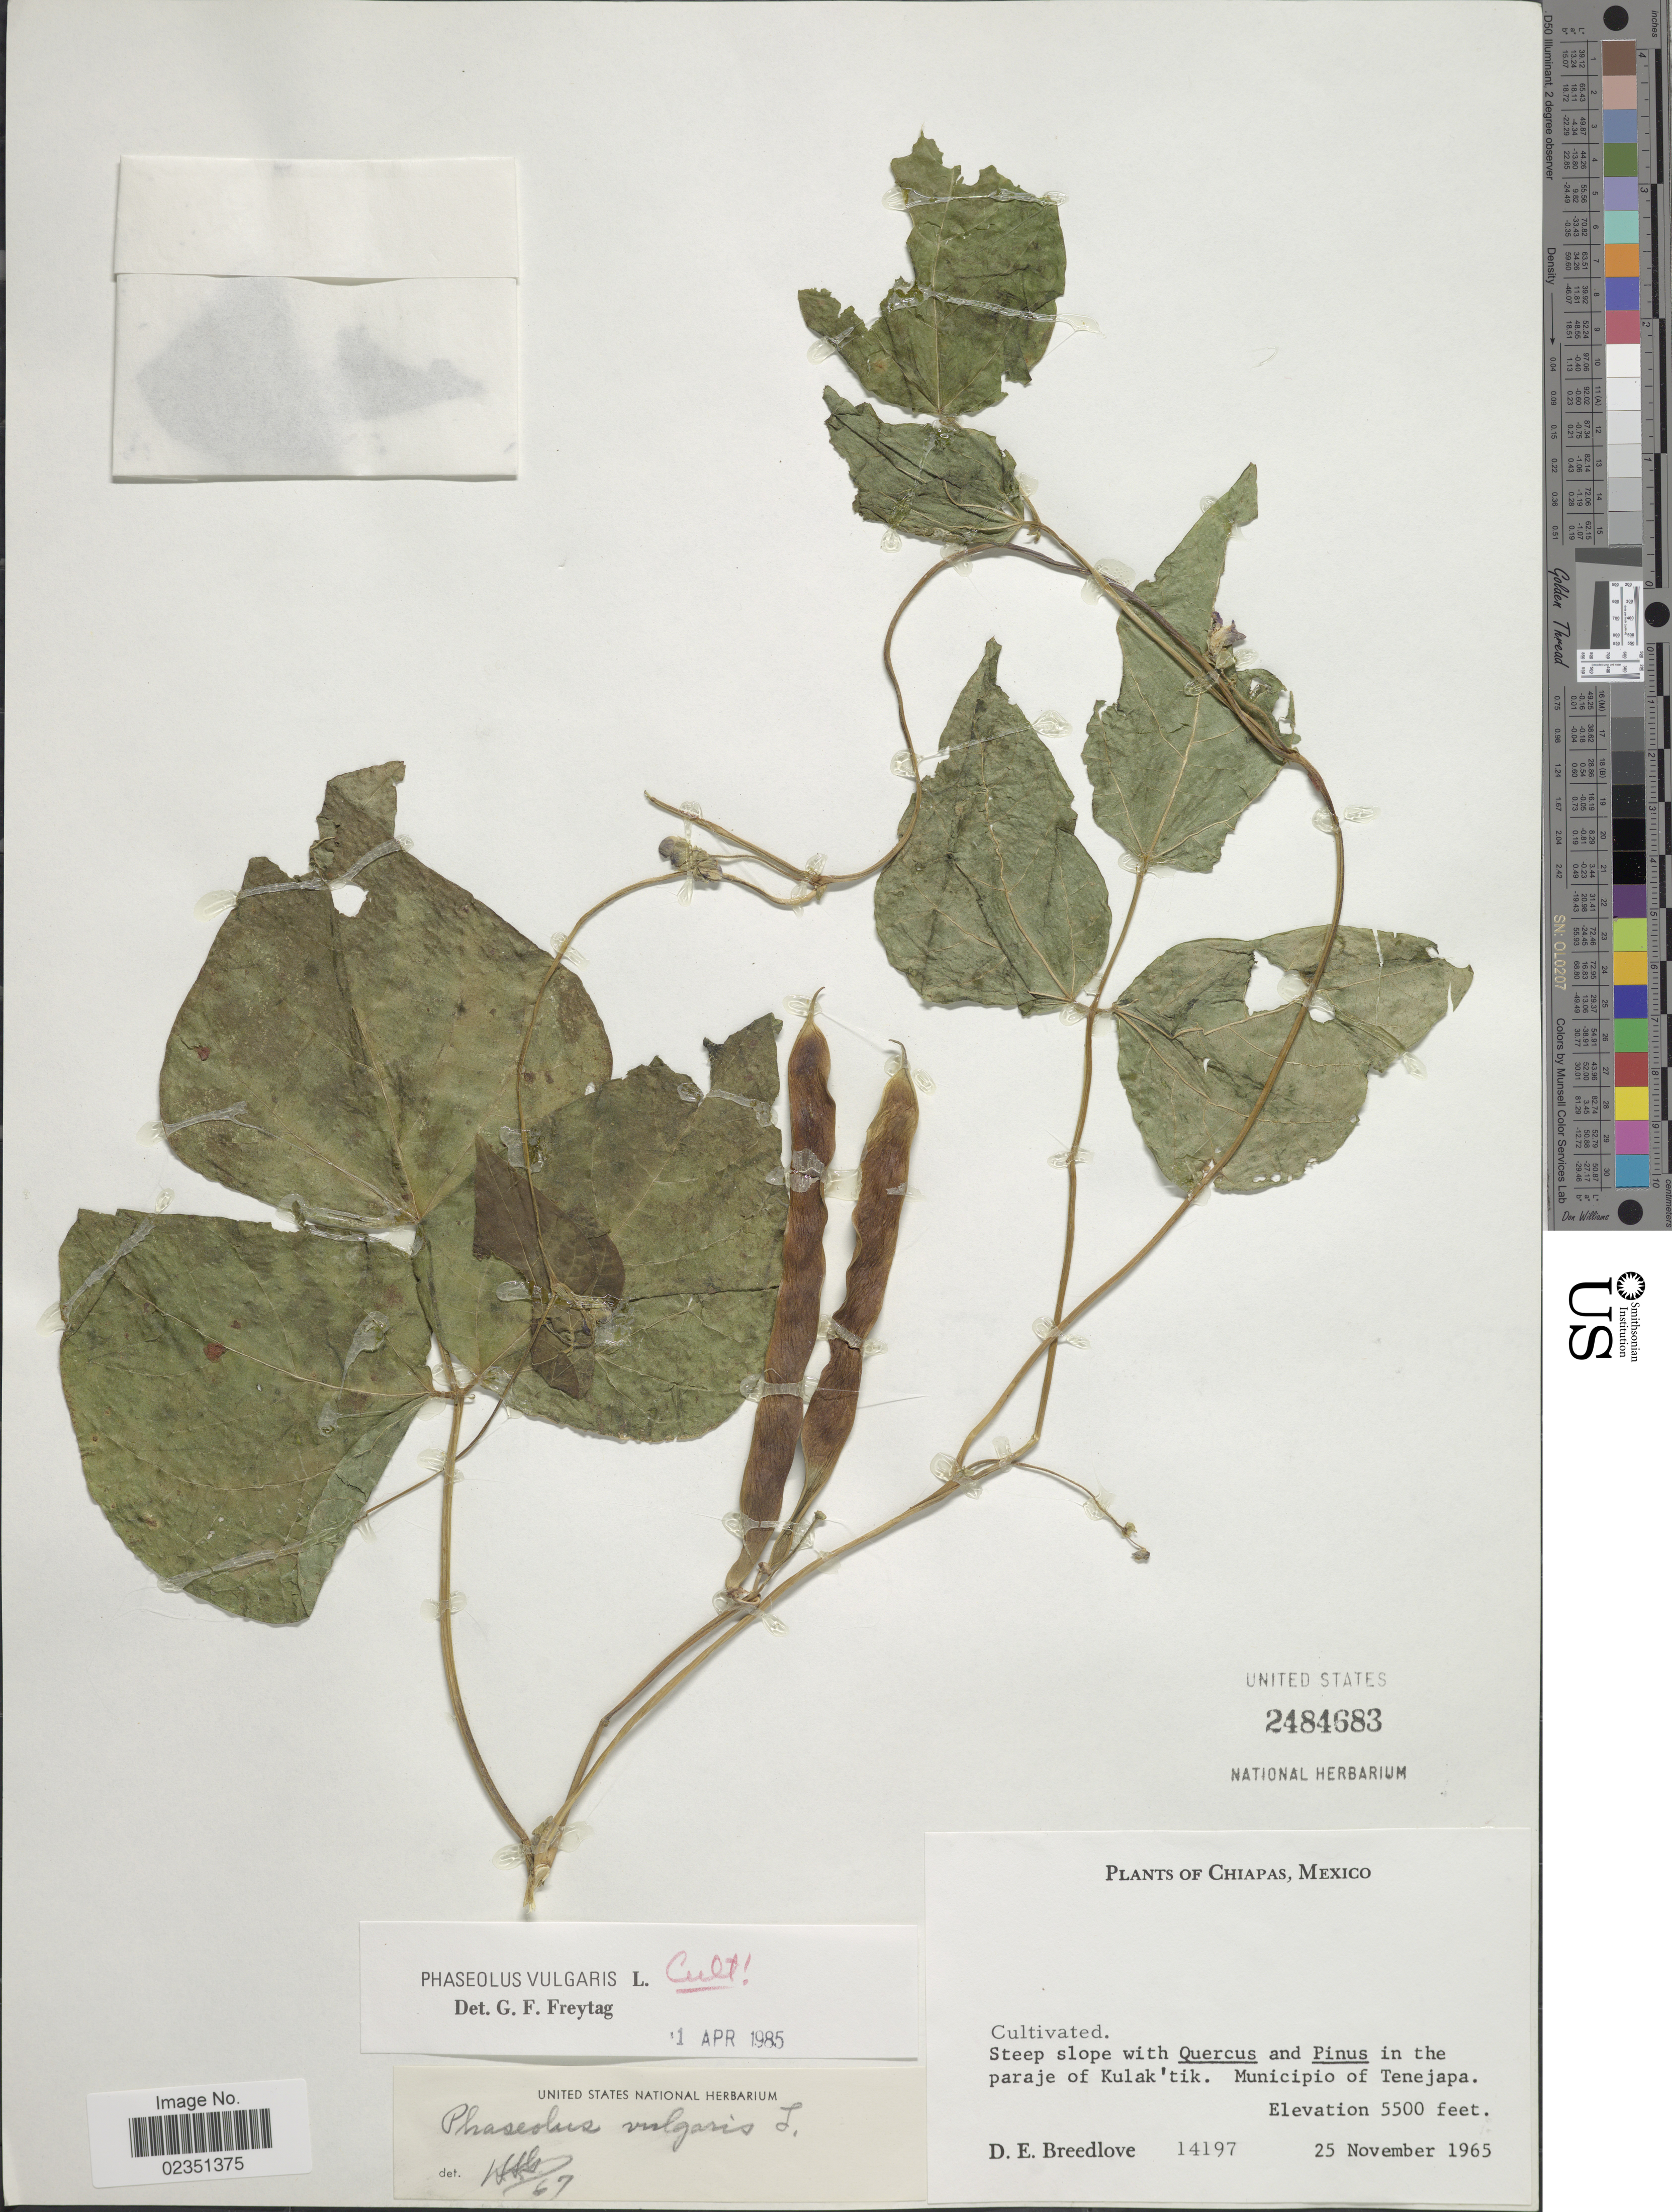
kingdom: Plantae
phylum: Tracheophyta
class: Magnoliopsida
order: Fabales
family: Fabaceae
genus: Phaseolus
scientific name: Phaseolus vulgaris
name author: L.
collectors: D. E. Breedlove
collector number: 14197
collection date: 1965-11-25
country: Mexico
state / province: Chiapas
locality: In the paraje of Kulak'tik. Municipio of Tenejapa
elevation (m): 1676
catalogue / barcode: US 2484683